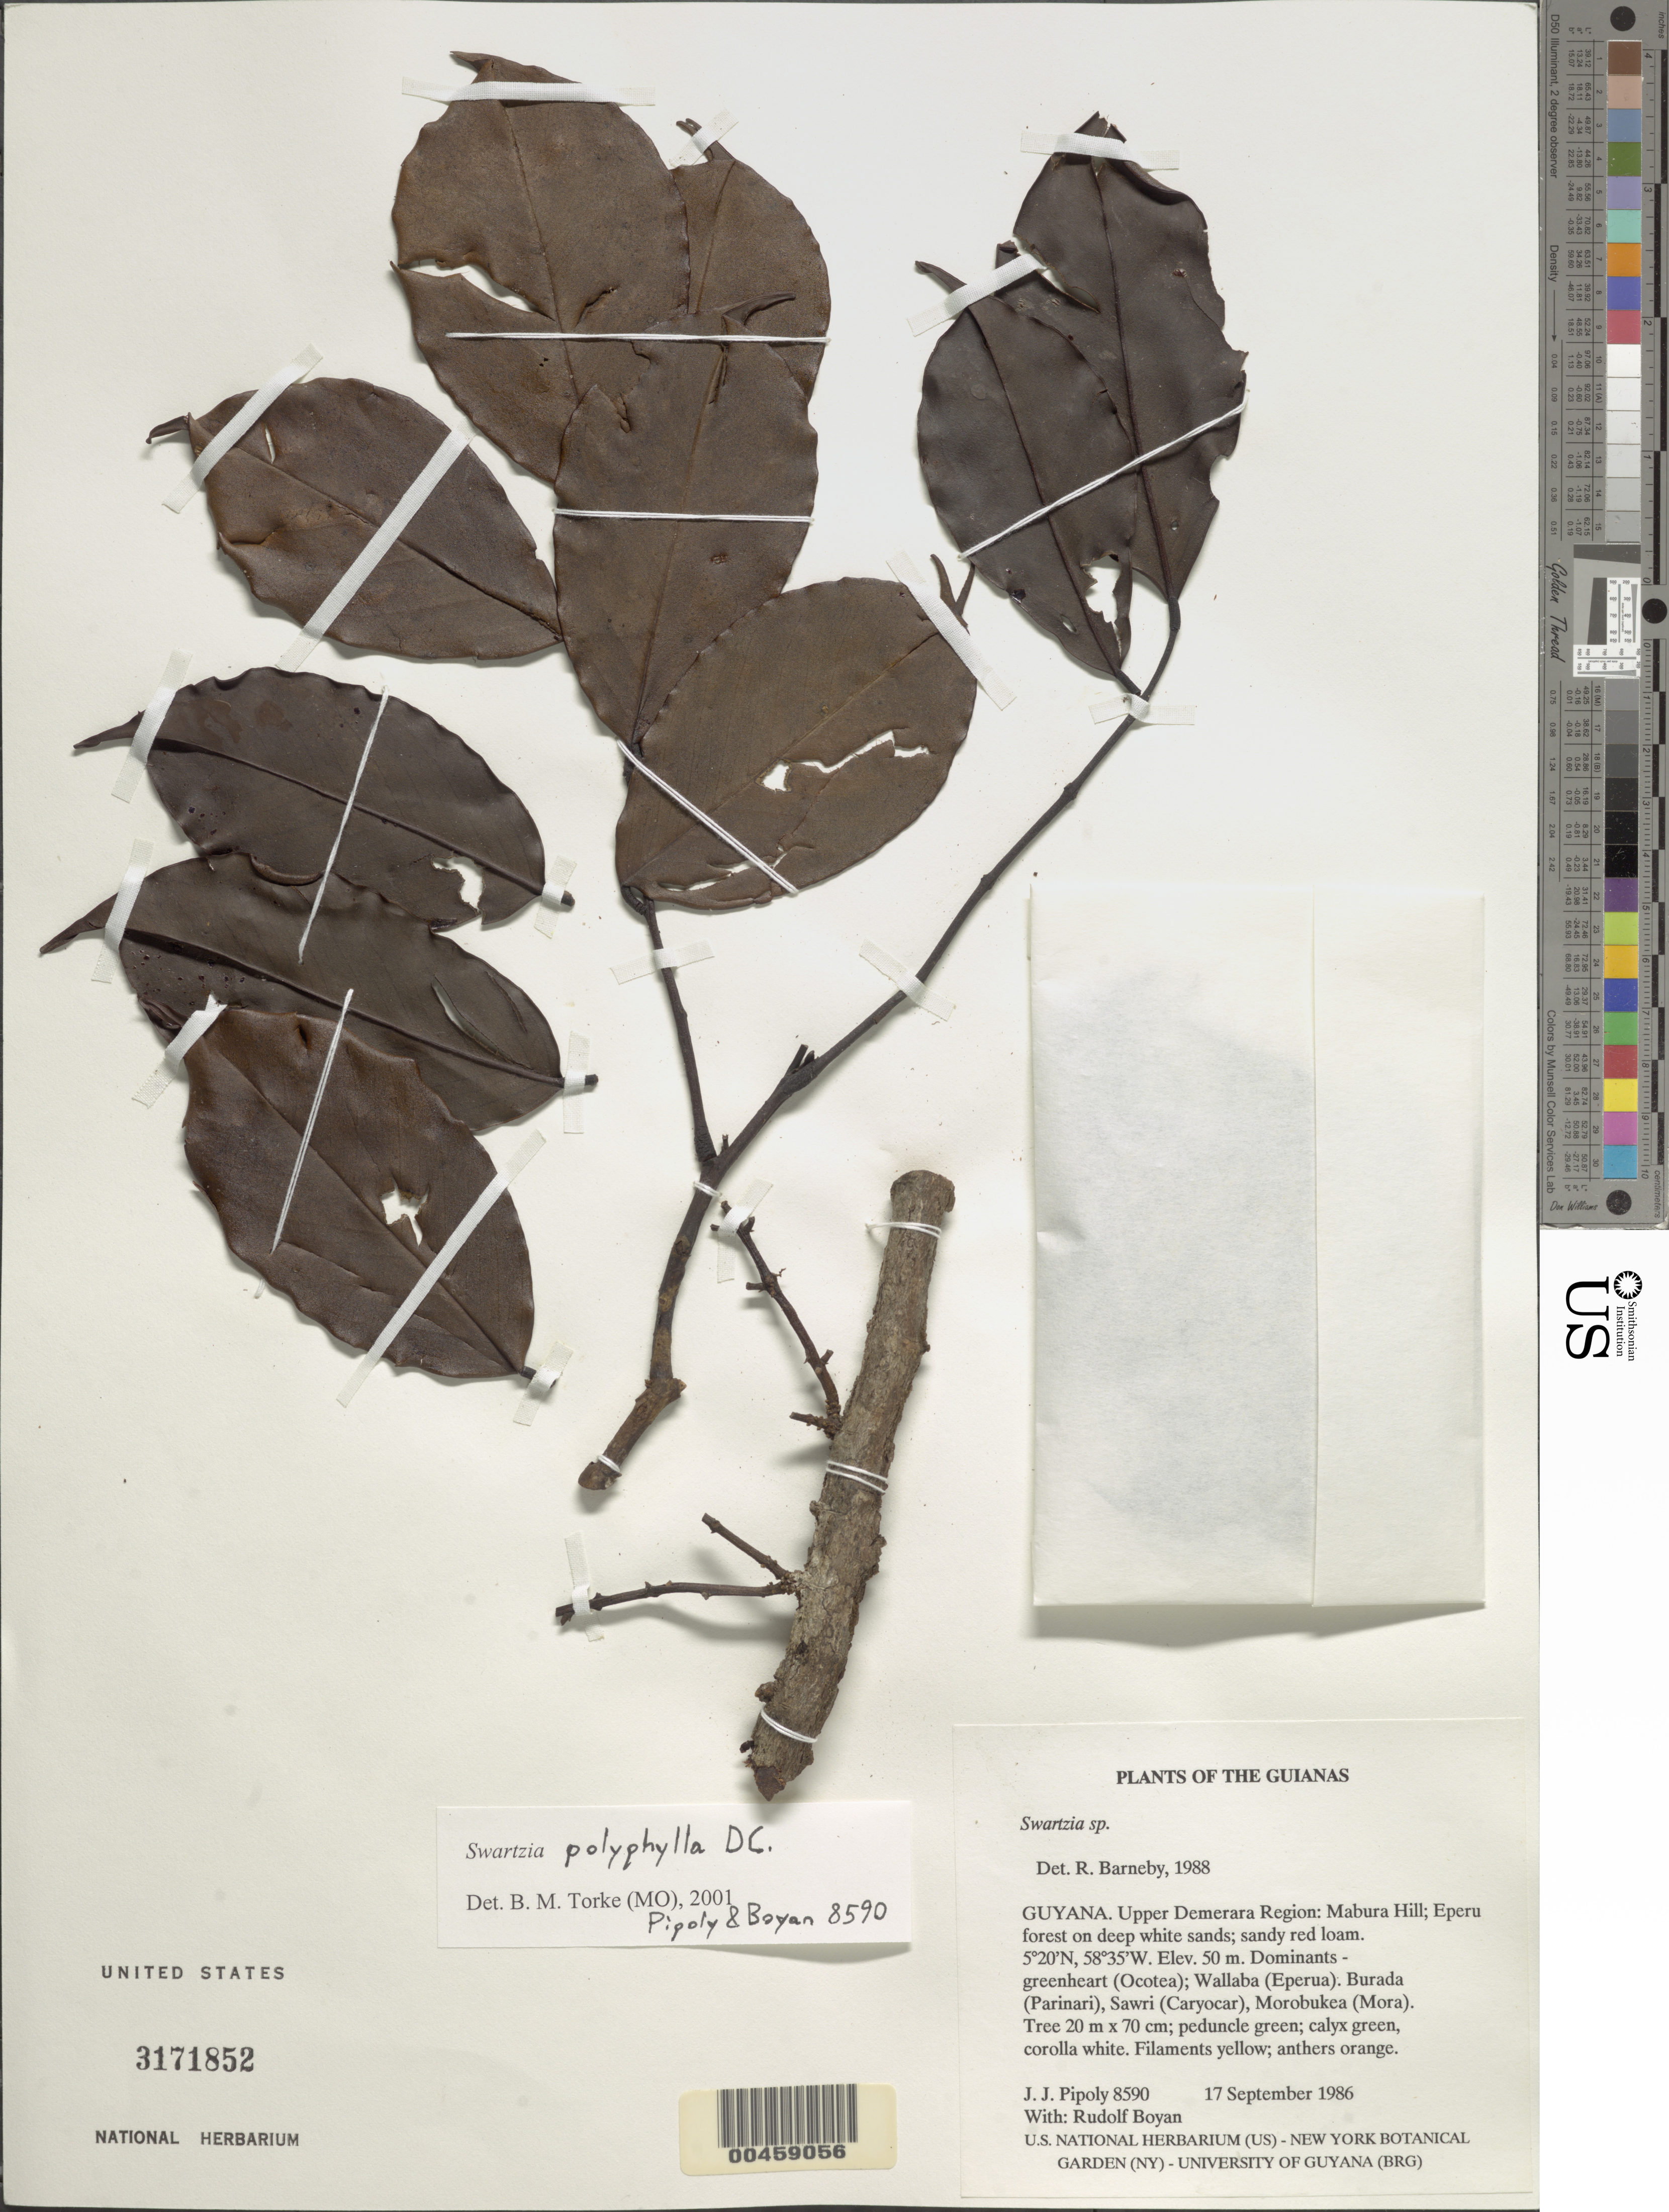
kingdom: Plantae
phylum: Tracheophyta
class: Magnoliopsida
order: Fabales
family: Fabaceae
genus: Swartzia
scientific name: Swartzia polyphylla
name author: DC.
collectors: J. J. Pipoly & R. Boyan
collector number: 8590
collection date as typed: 17 Sep 1986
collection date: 1986-09-17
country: Guyana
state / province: U. Demerara-Berbice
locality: Mabura hill; eperu forest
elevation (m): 50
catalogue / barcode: US 3171852